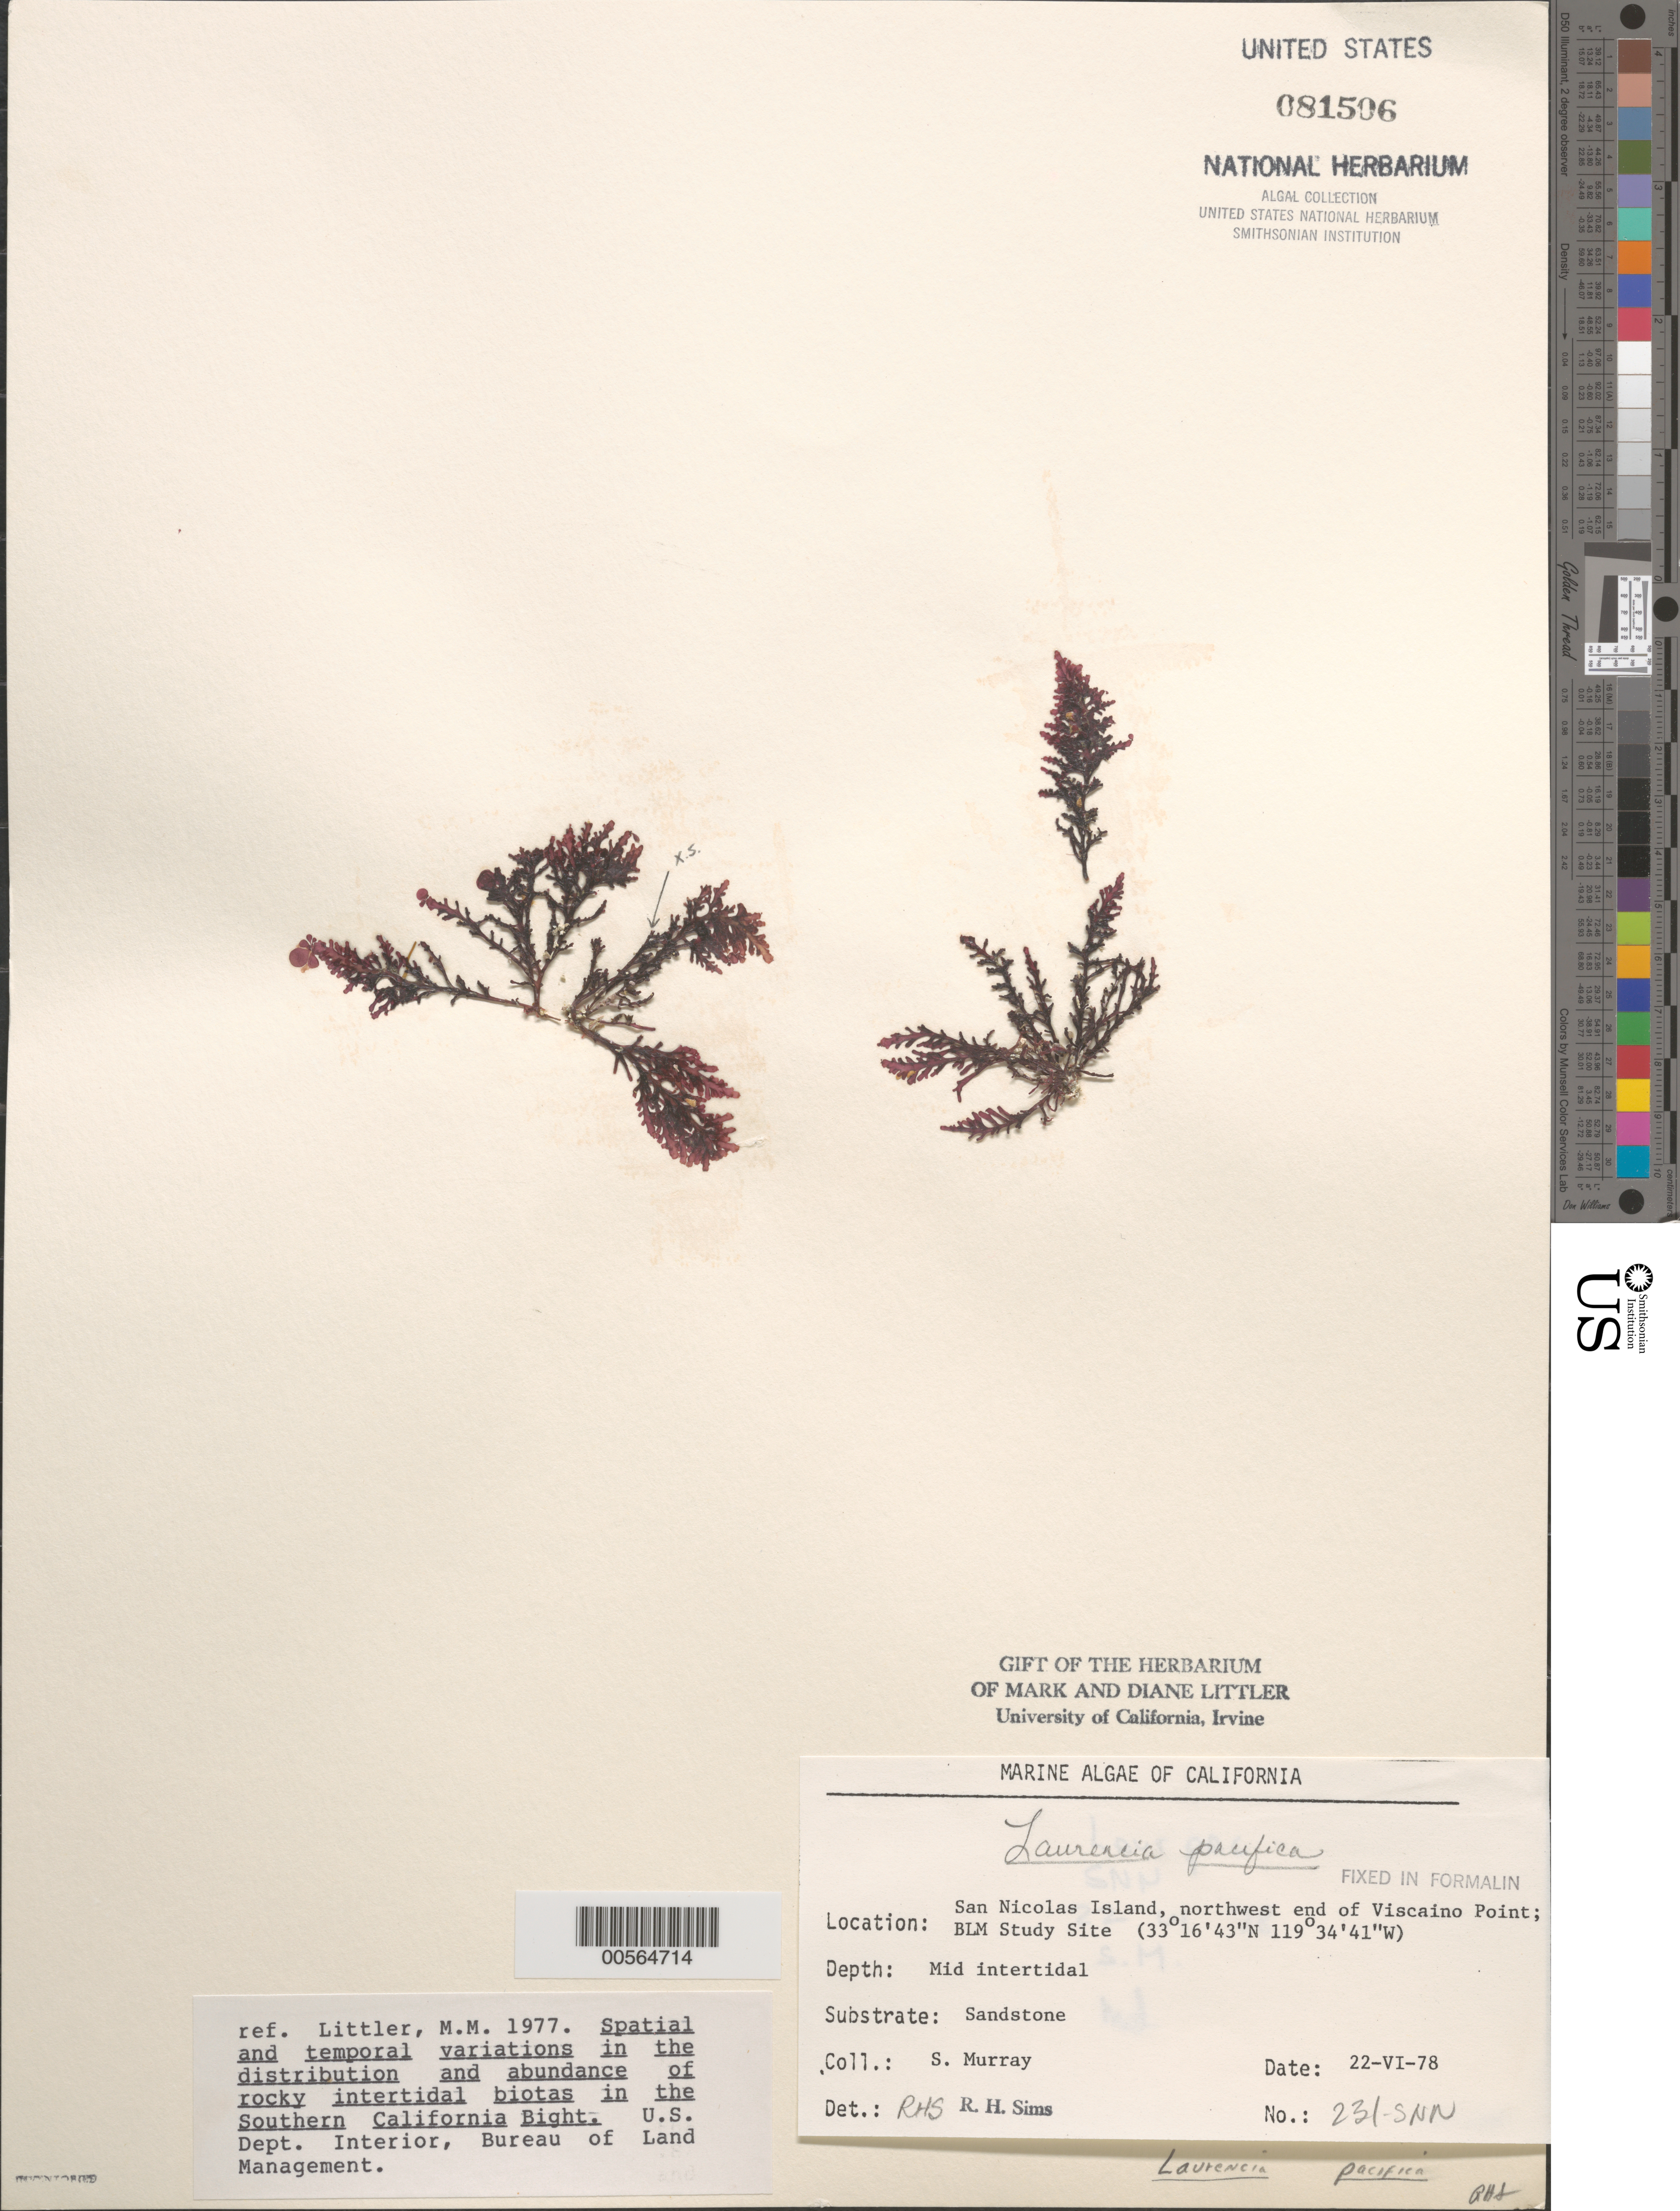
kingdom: Plantae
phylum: Rhodophyta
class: Florideophyceae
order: Ceramiales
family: Rhodomelaceae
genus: Laurencia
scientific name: Laurencia pacifica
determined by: Sims, Robert H.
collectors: S. N. Murray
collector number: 231-snn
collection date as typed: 22 Jun 1978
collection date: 1978-06-22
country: United States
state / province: California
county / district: Ventura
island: San Nicolas Island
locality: Northwest end of Vizcaino Point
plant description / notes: BLM-SOCALBIGHT Rocky Intertidal Survey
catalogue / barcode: US 81506